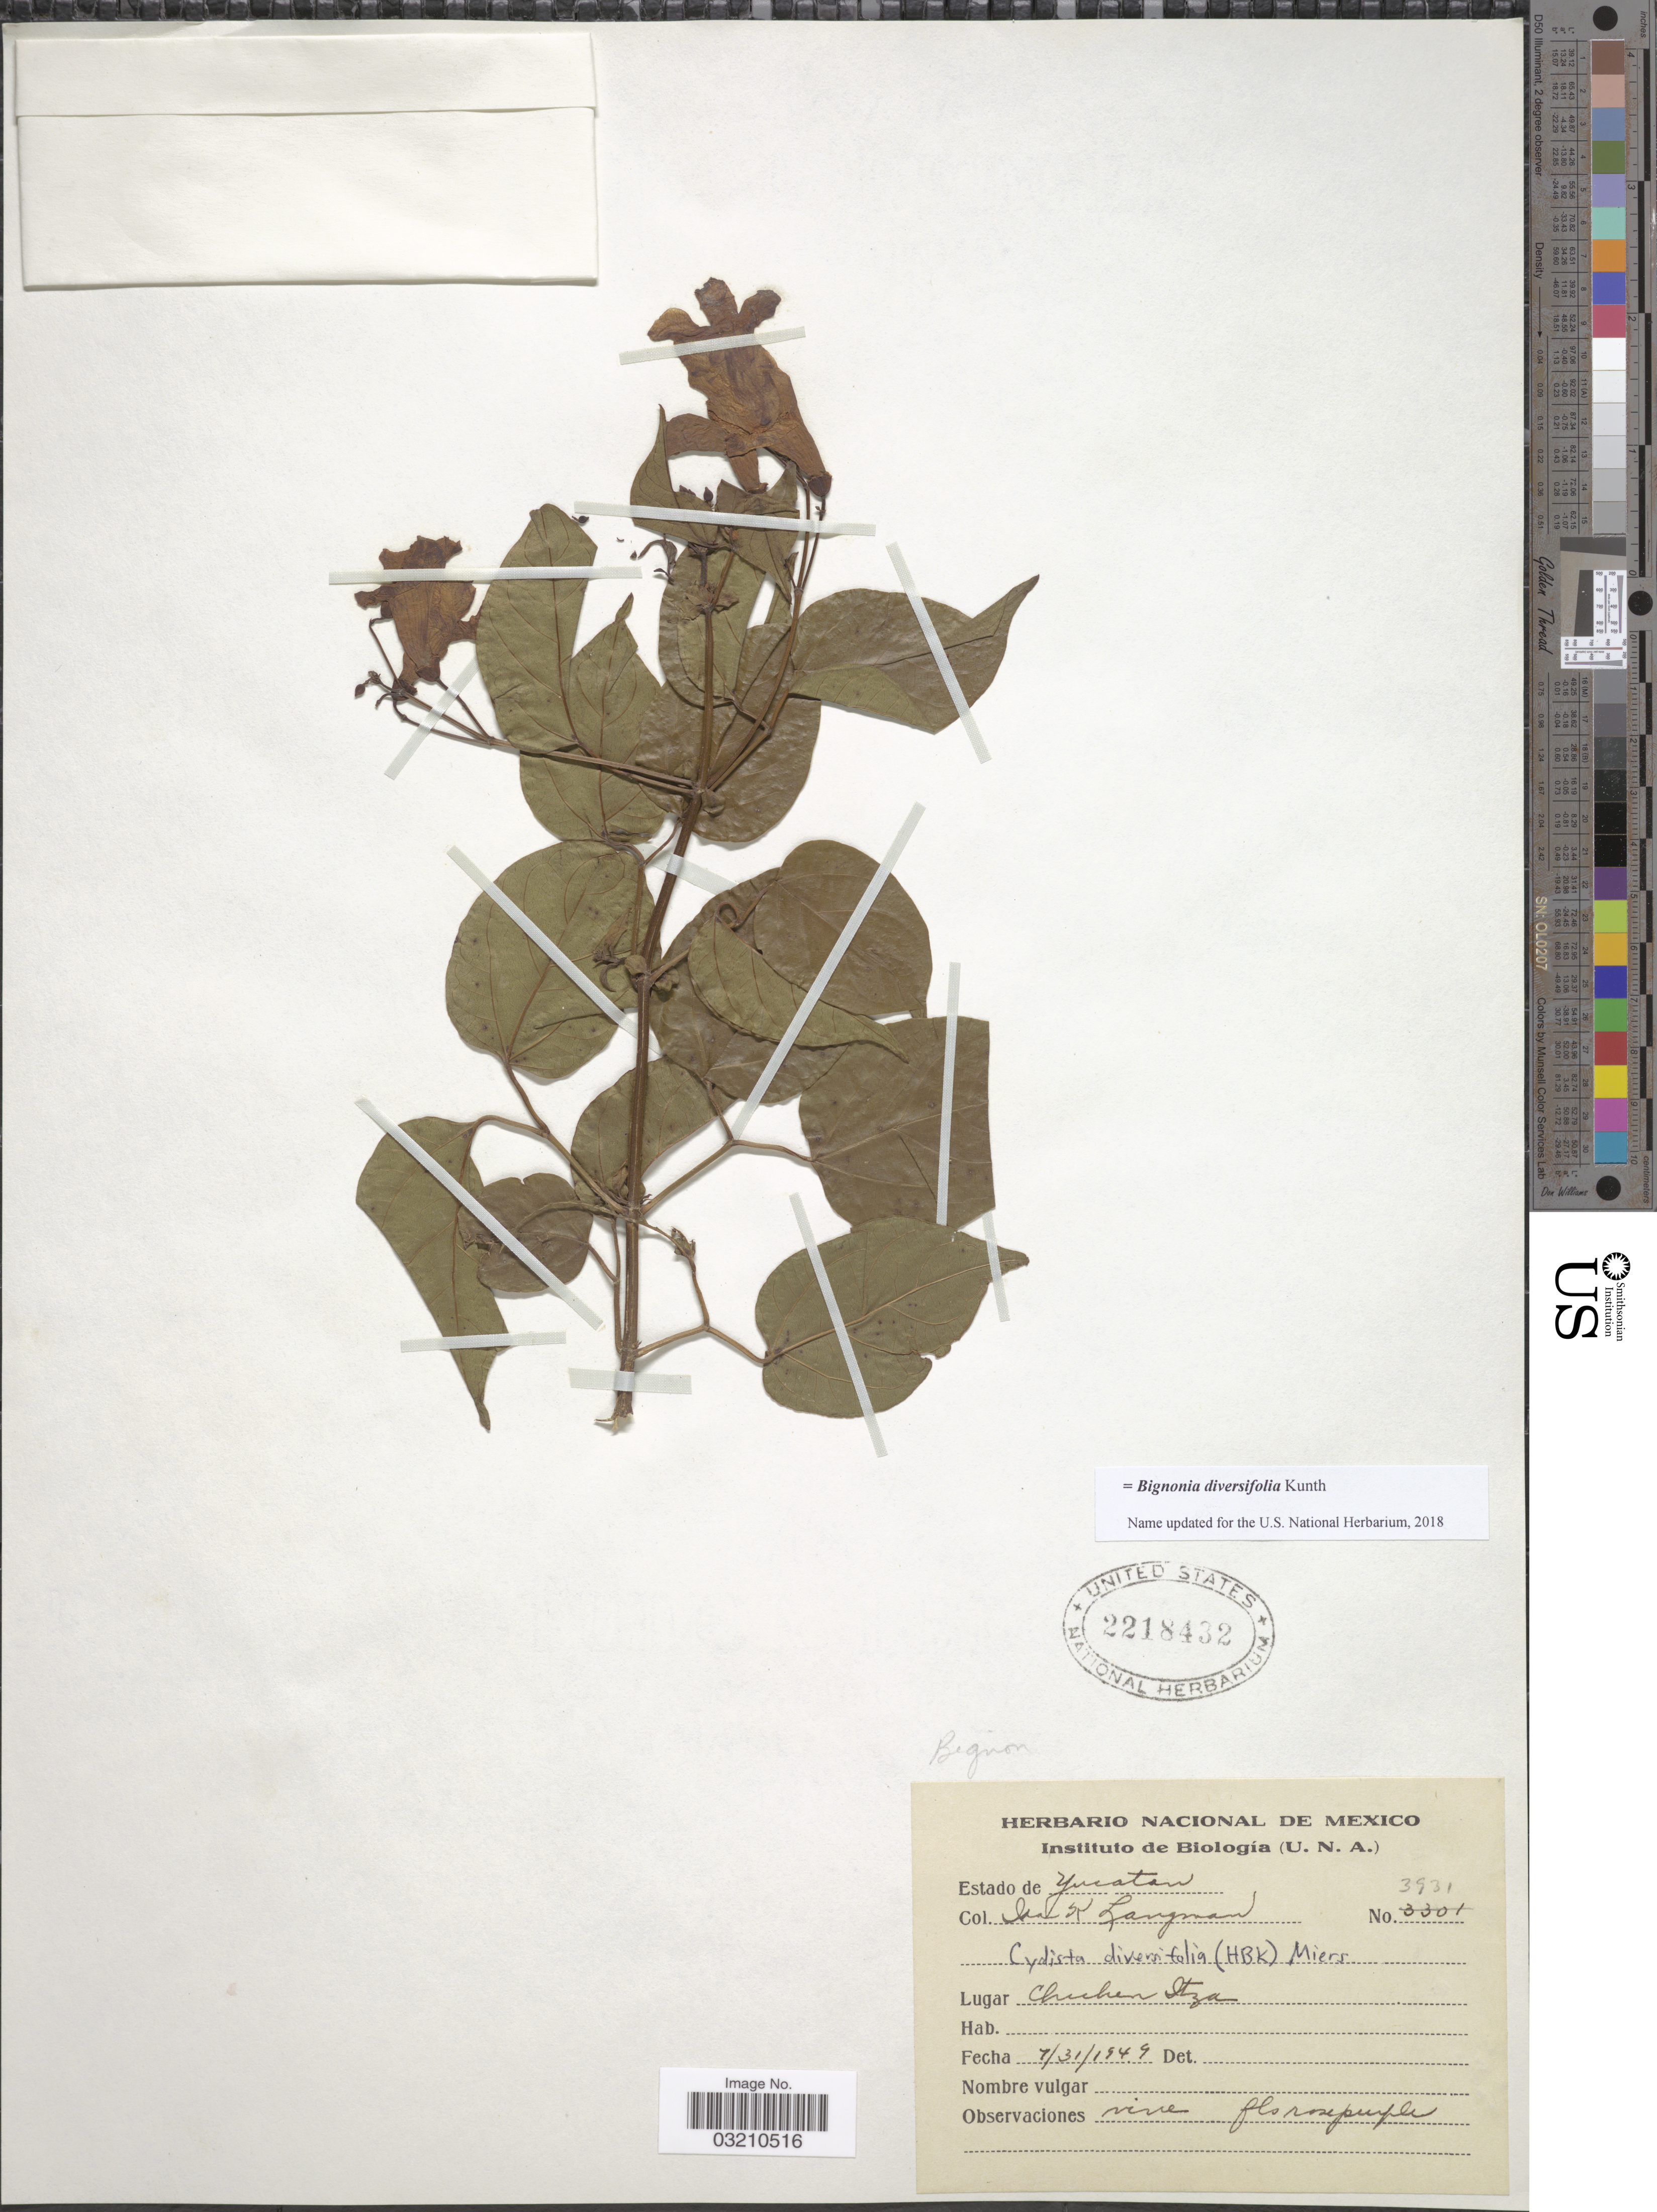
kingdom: Plantae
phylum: Tracheophyta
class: Magnoliopsida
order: Lamiales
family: Bignoniaceae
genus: Bignonia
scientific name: Bignonia diversifolia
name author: Kunth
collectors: I. K. Langman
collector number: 3931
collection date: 1949-07-31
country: Mexico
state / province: Yucatán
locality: Chichen Itza.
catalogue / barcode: US 2218432